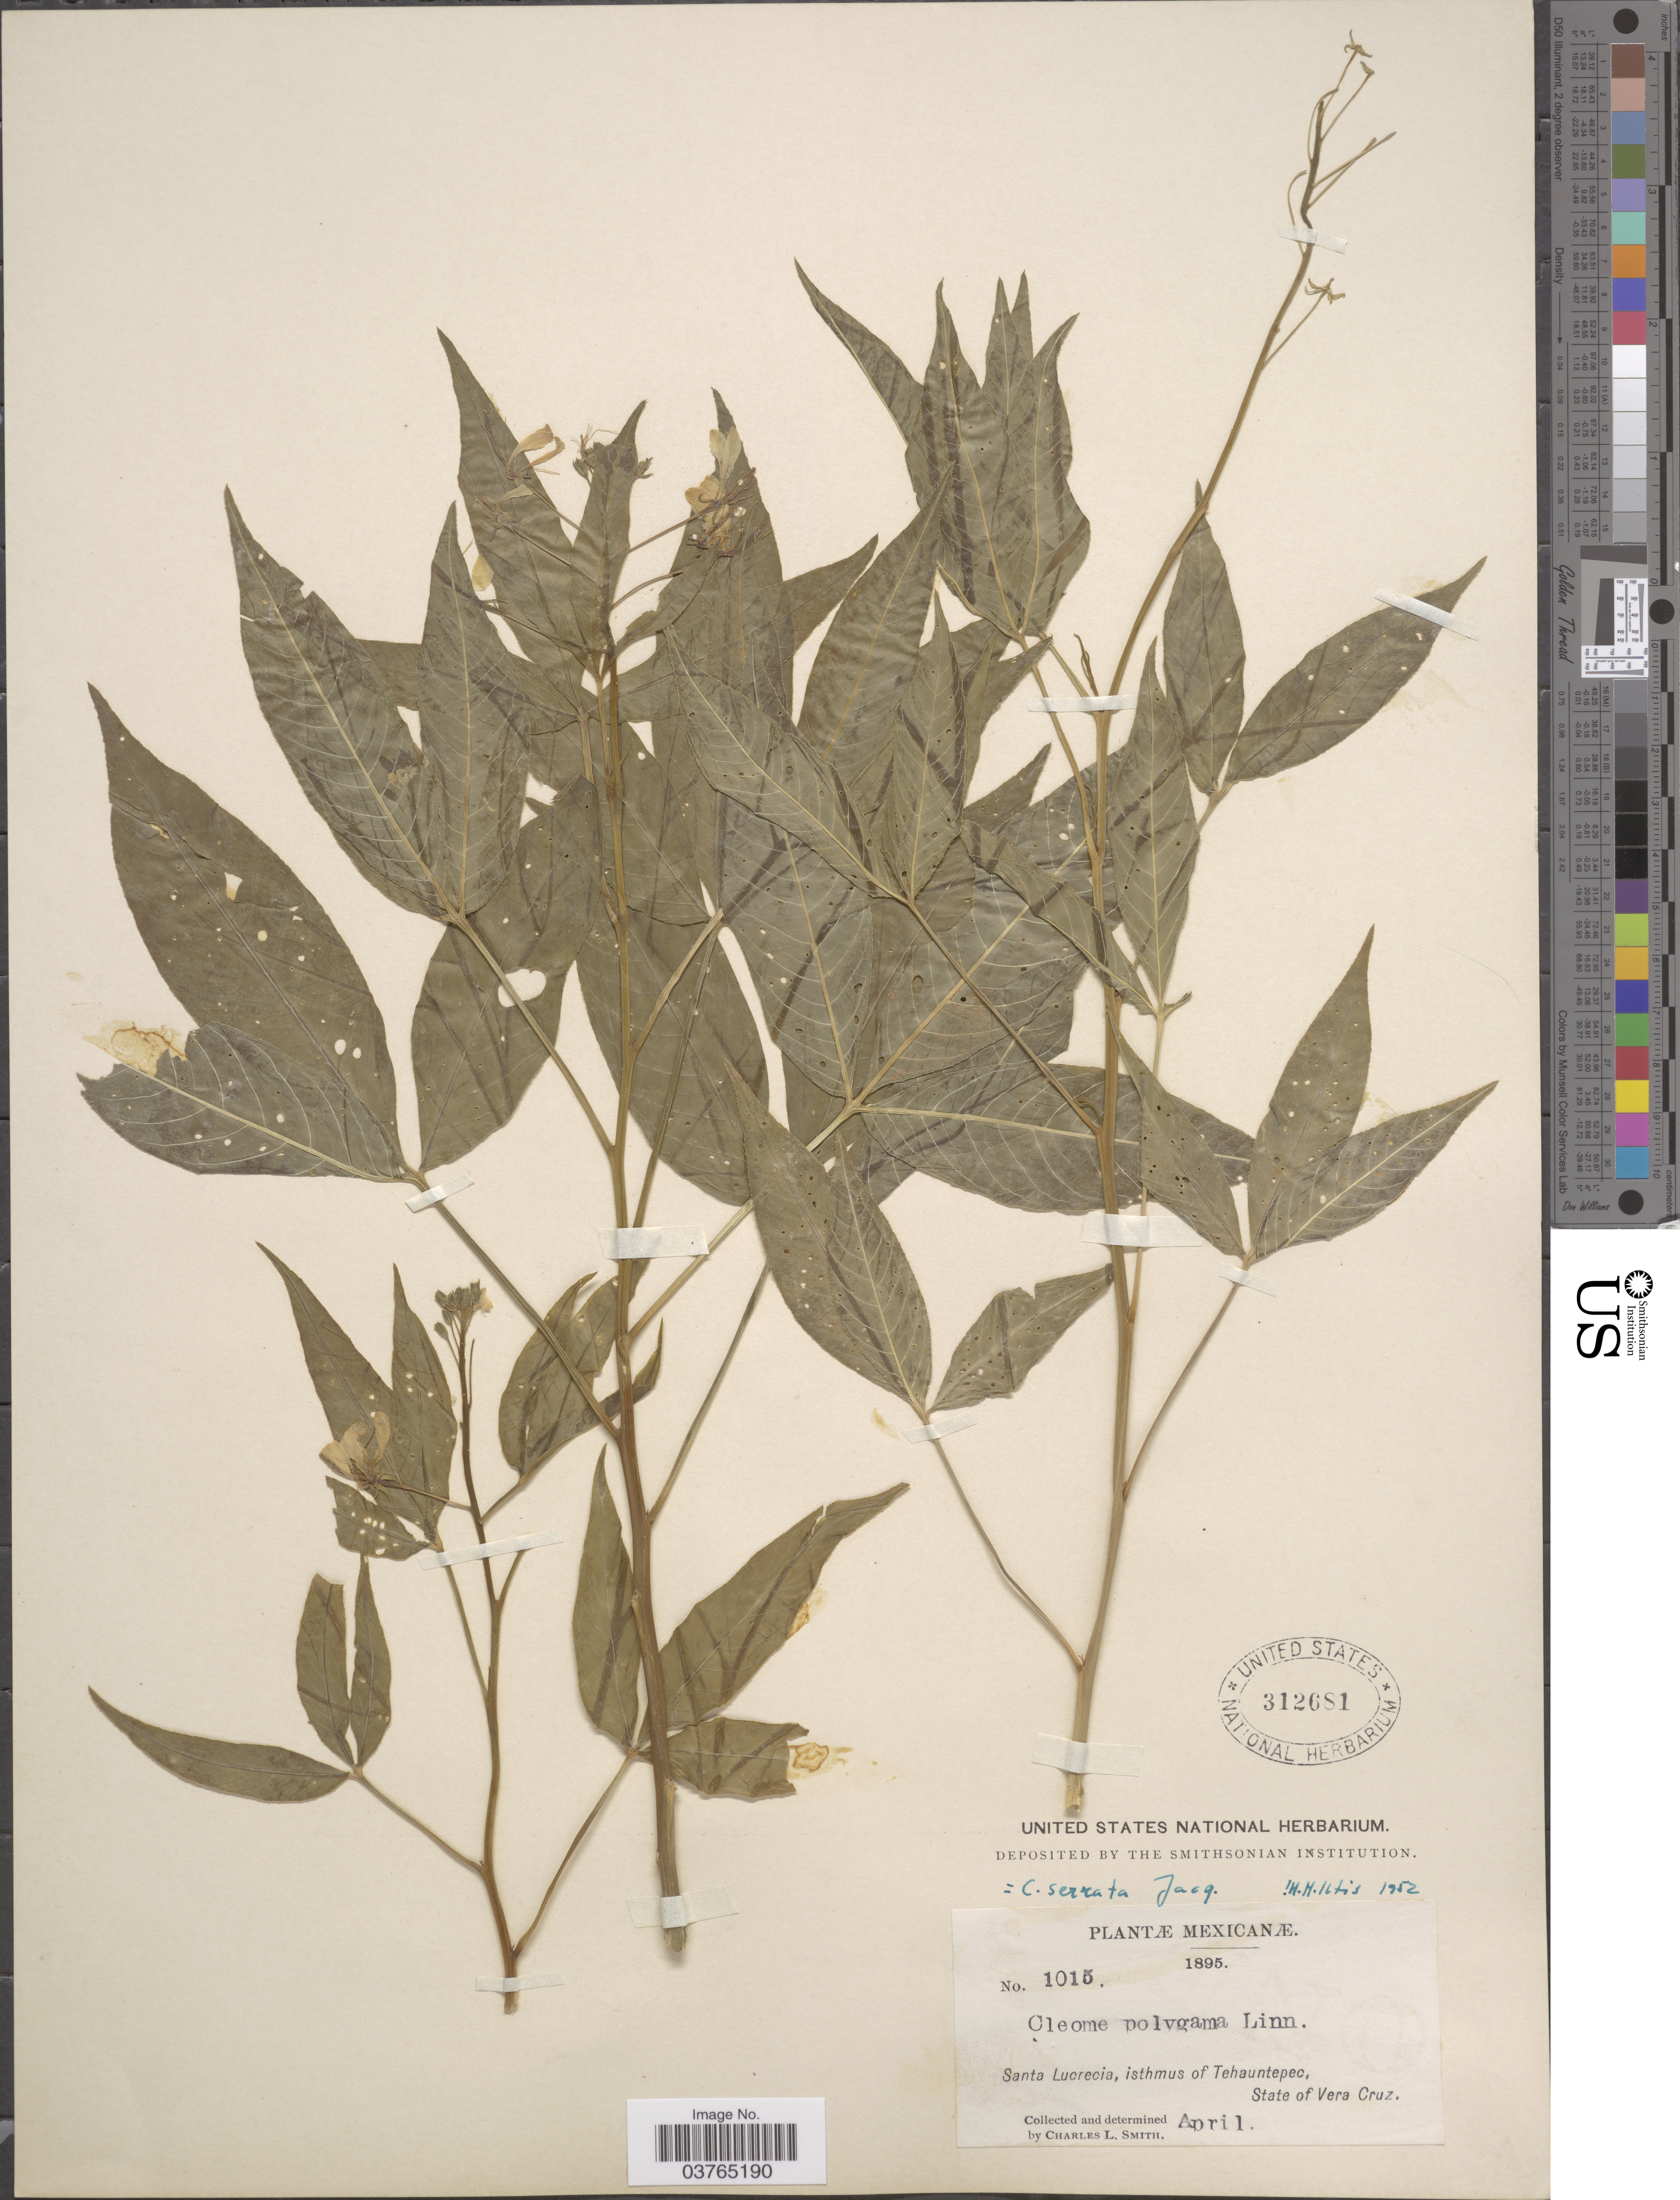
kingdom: Plantae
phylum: Tracheophyta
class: Magnoliopsida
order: Brassicales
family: Cleomaceae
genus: Cleoserrata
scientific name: Cleoserrata serrata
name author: (Jacq.) Iltis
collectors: C. L. Smith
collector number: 1015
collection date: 1895-04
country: Mexico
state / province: Veracruz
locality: Mexicanæ. Santa Lucrecia, ishtmus of Tehauntepec, State of Vera Cruz.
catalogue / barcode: US 312681